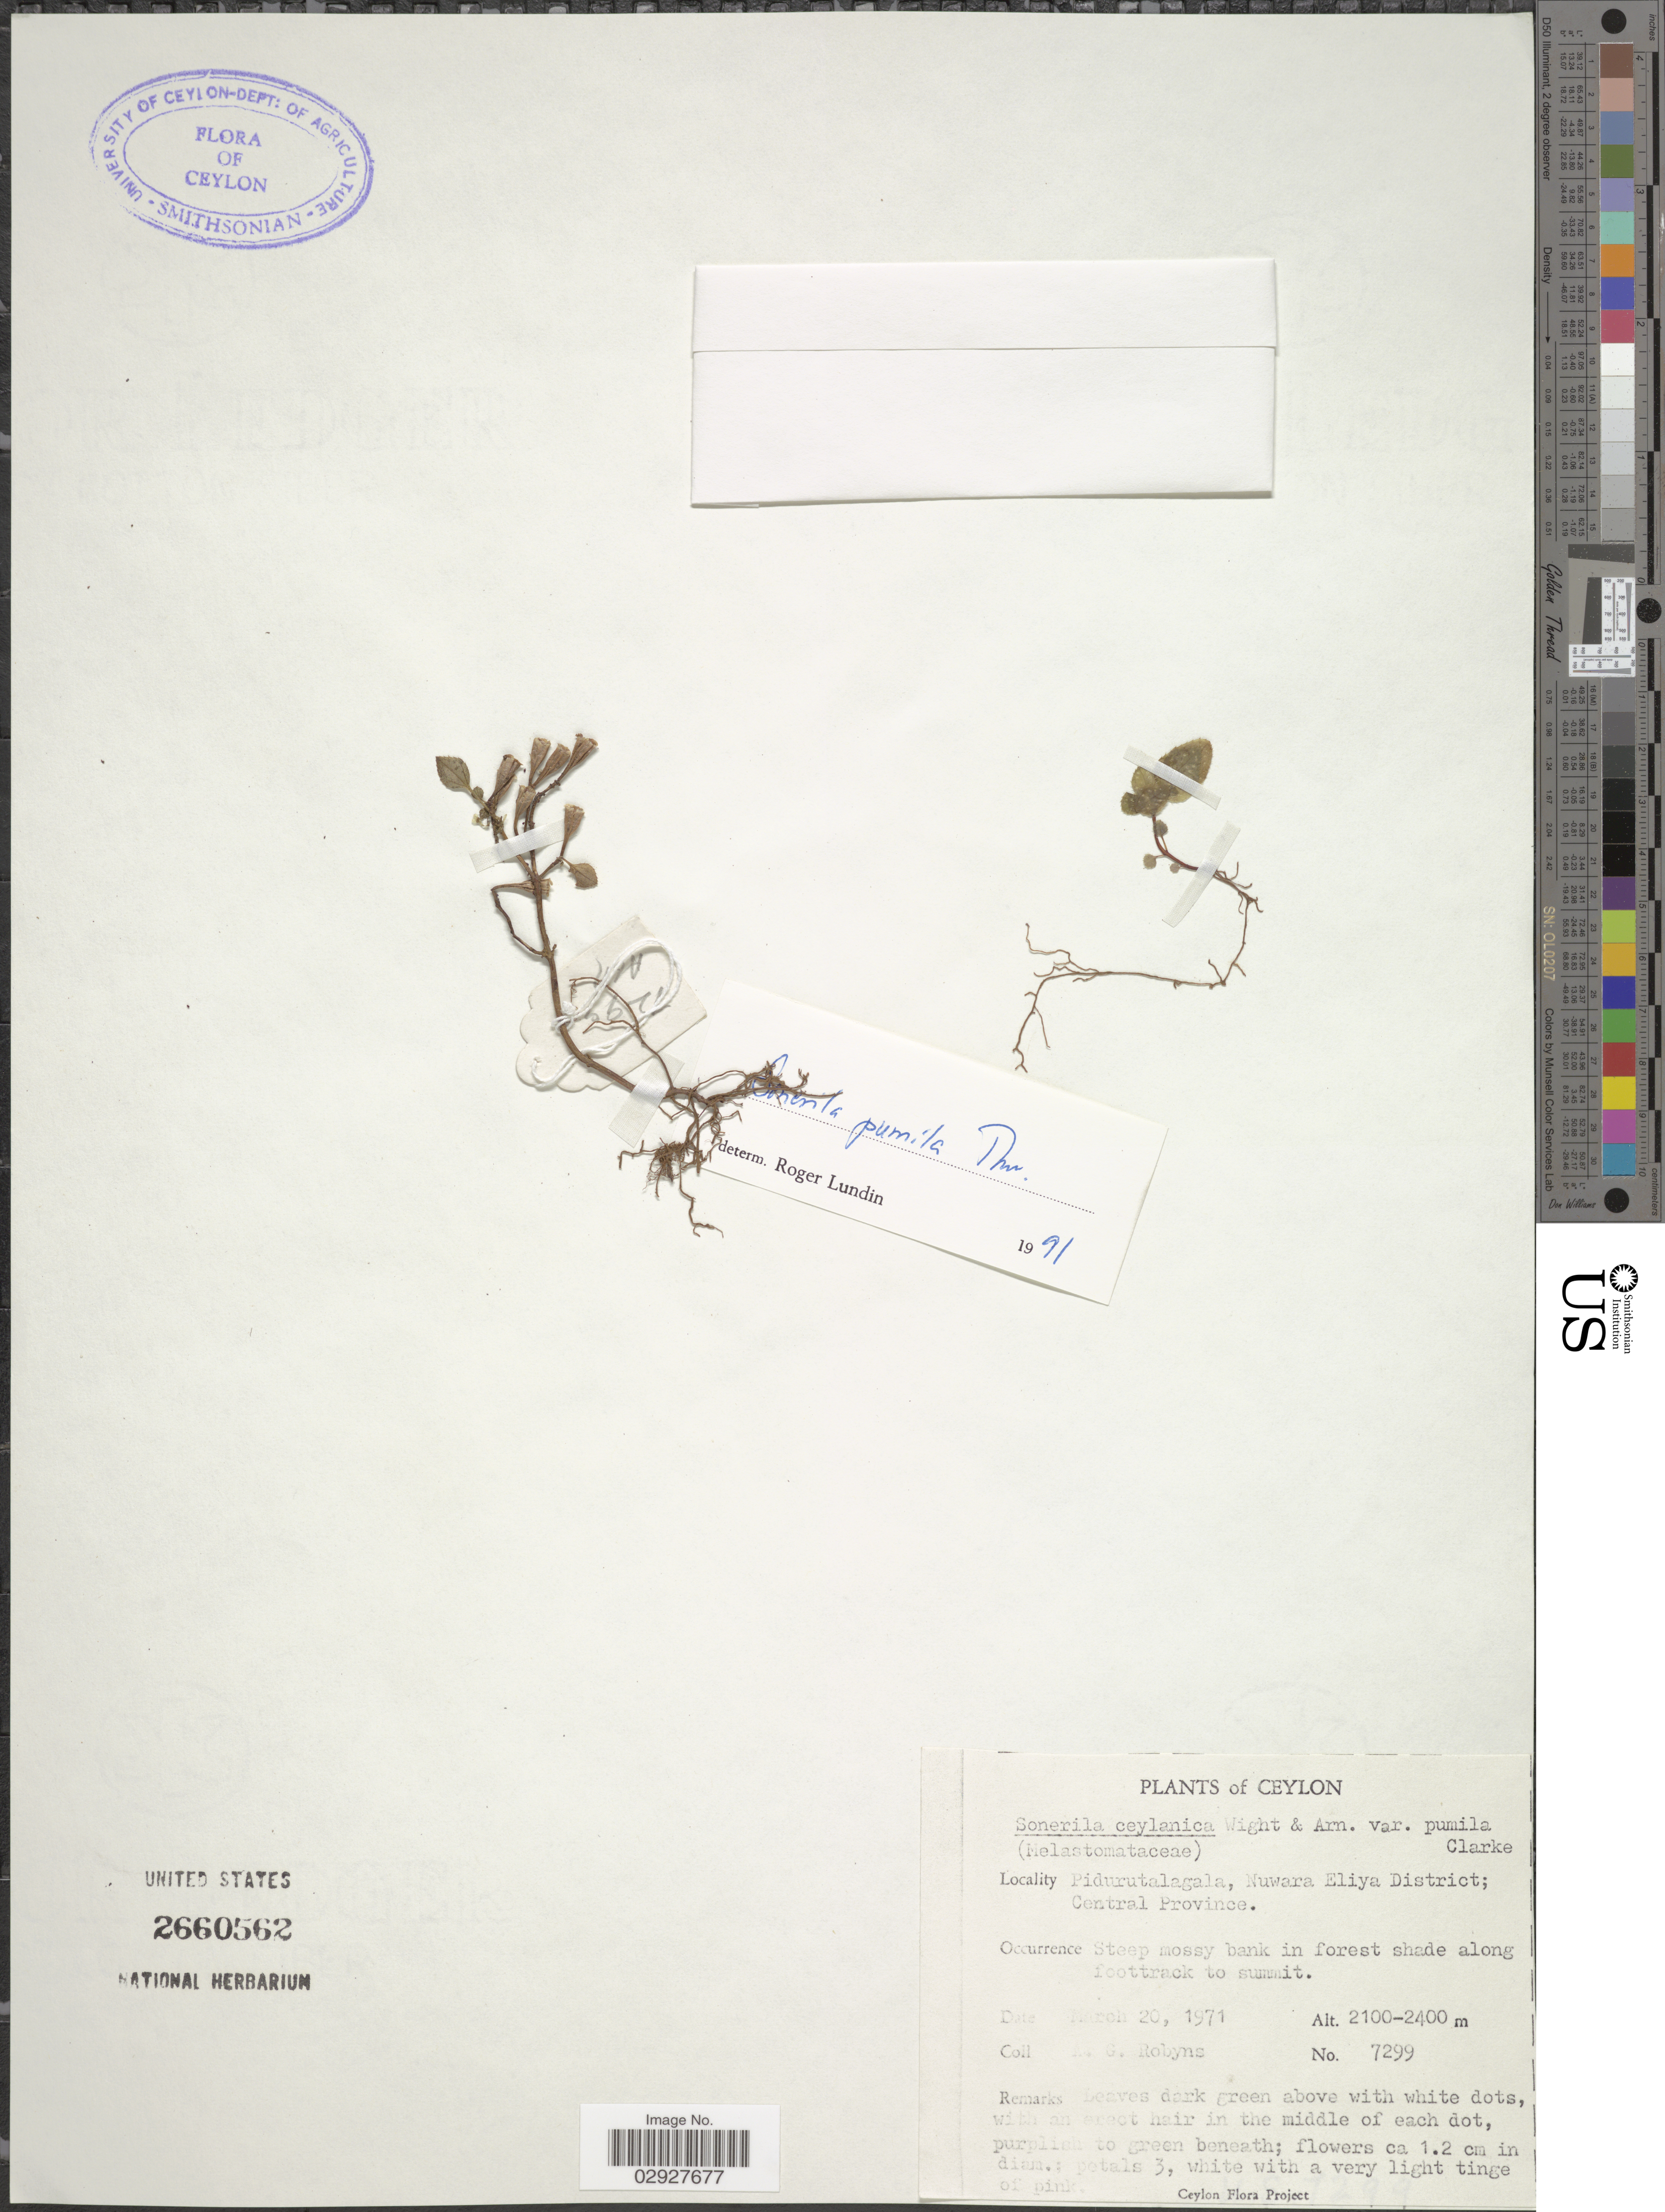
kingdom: Plantae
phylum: Tracheophyta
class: Magnoliopsida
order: Myrtales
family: Melastomataceae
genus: Sonerila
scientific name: Sonerila pumila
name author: Thwaites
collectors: A. Robyns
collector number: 7299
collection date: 1971-03-20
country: Sri Lanka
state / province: Central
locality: Ceylon. Pidurutalagala, Nuwara Eliya District.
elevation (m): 2100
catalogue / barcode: US 2660562